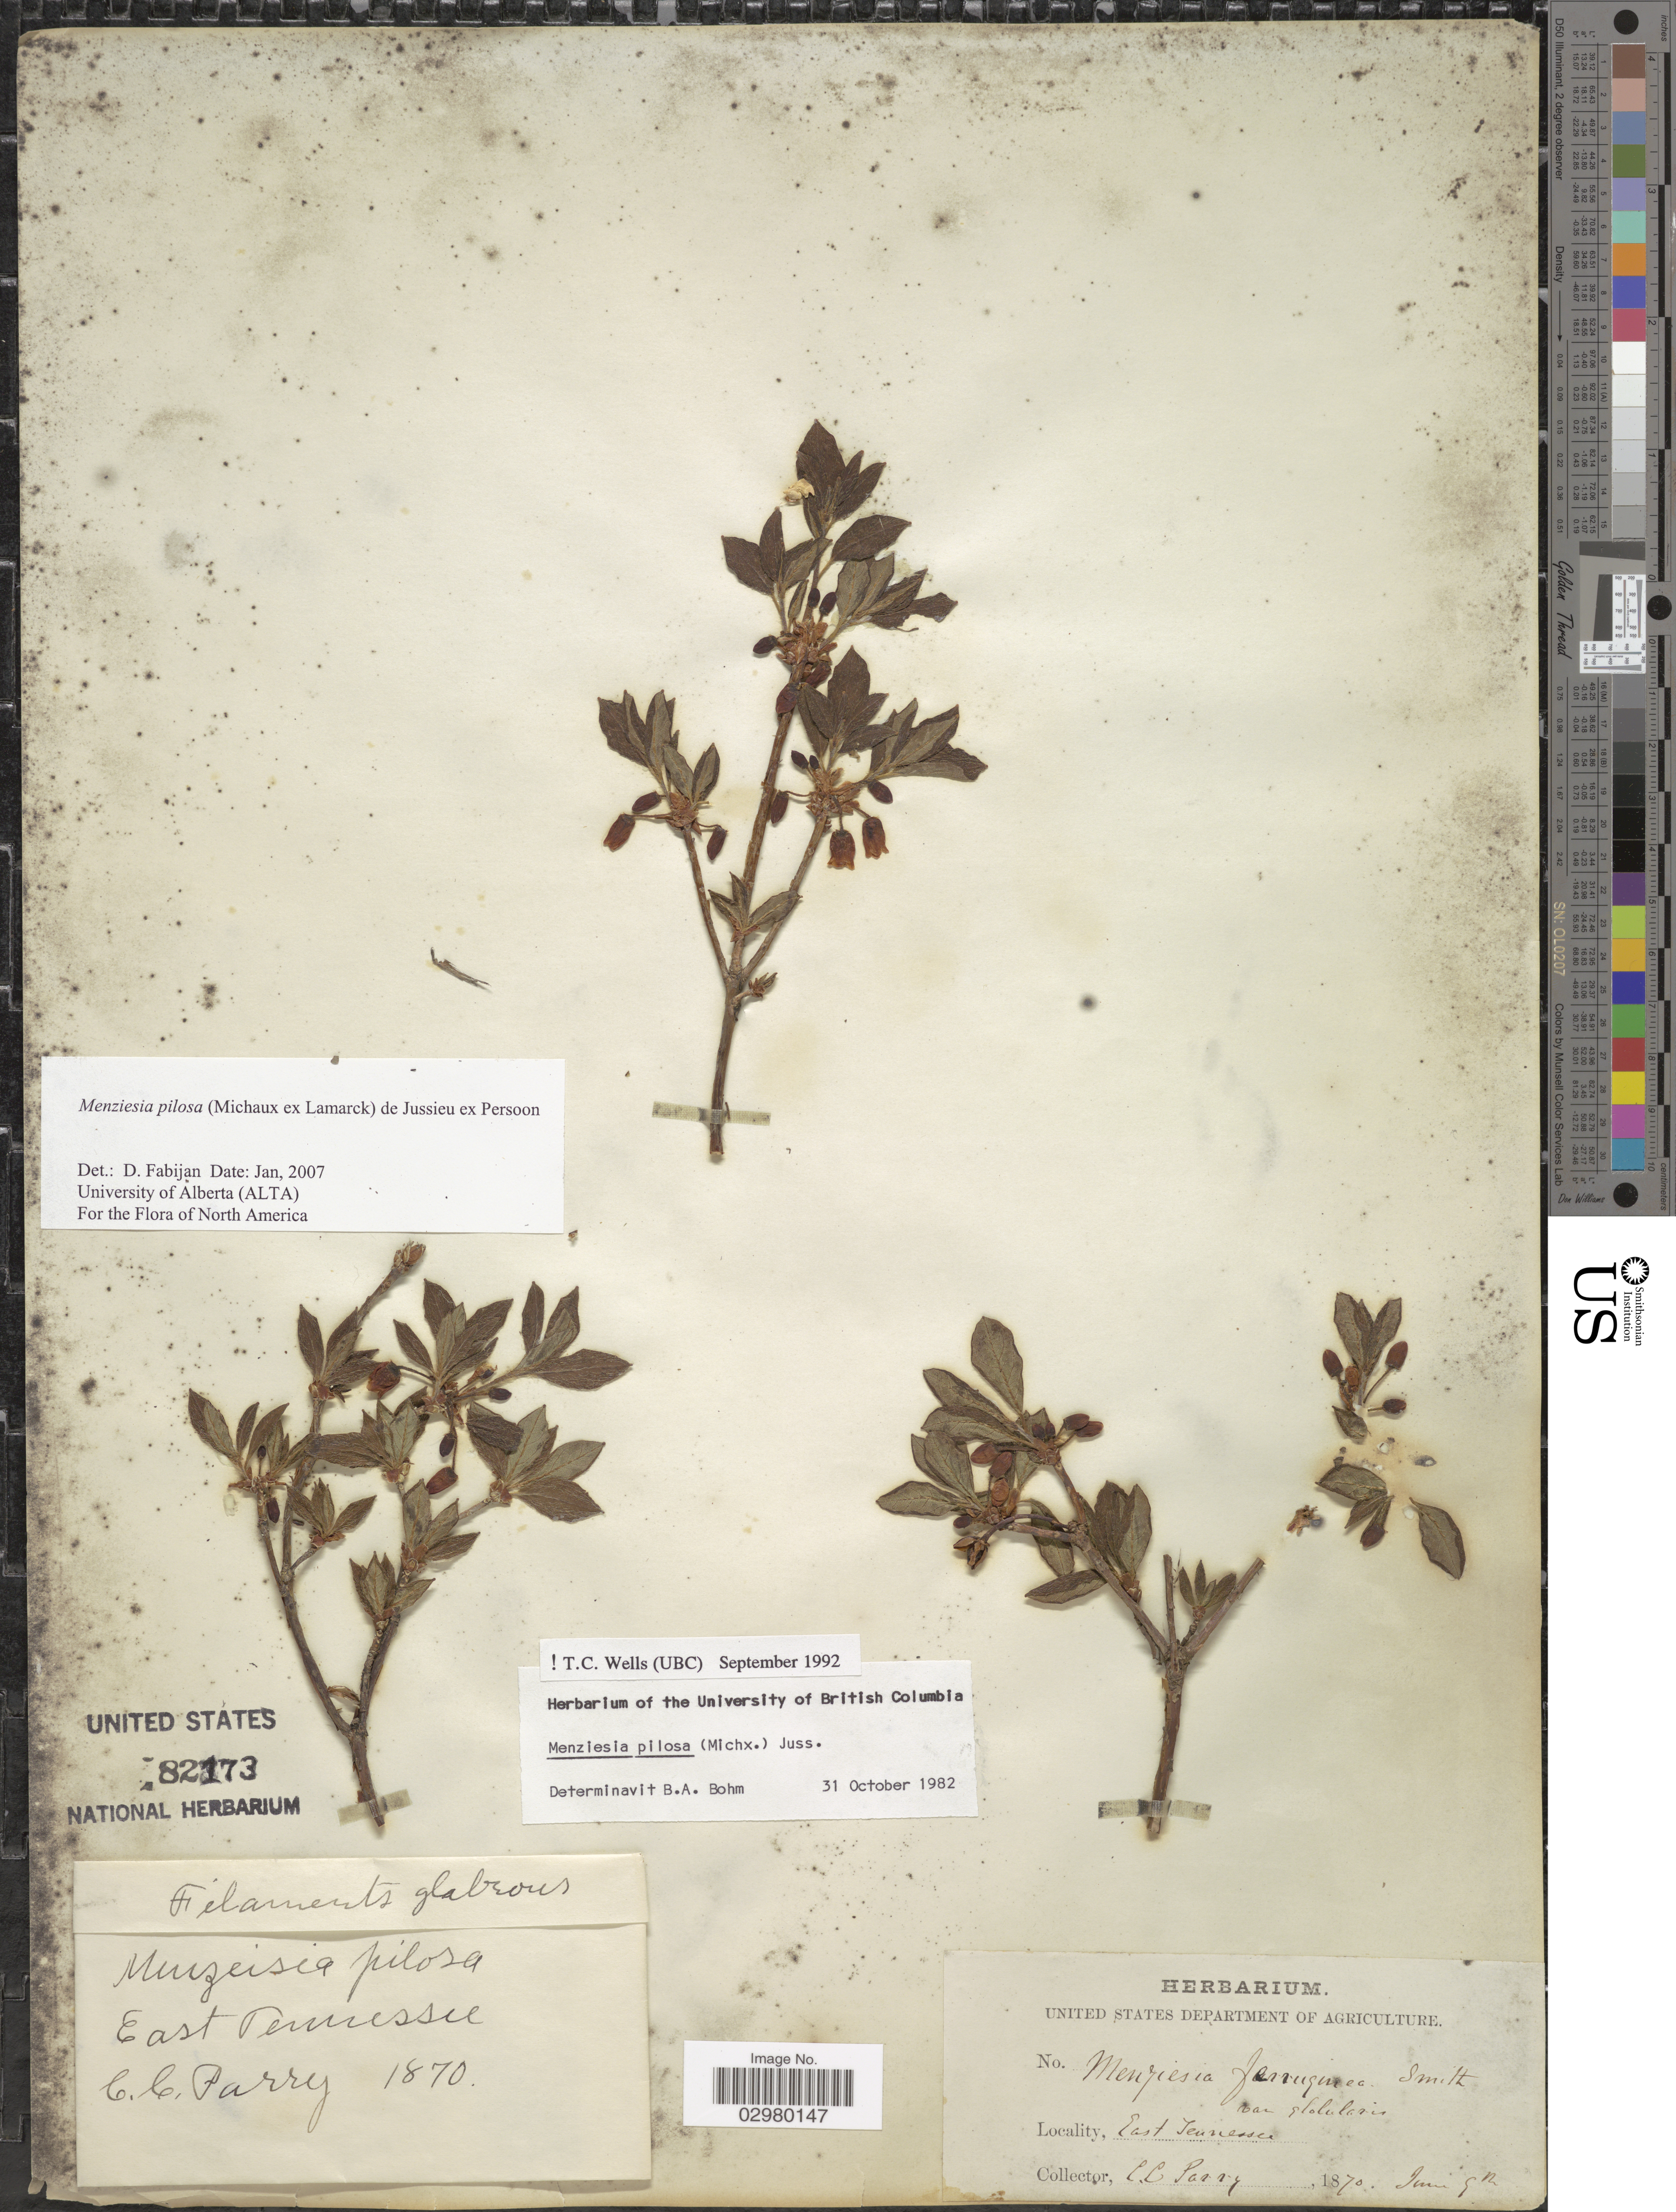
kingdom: Plantae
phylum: Tracheophyta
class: Magnoliopsida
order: Ericales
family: Ericaceae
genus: Menziesia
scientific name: Menziesia pilosa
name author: (Michx.) Juss.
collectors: C. C. Parry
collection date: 1870-06-09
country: United States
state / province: Tennessee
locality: East Tennessee.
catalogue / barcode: US 82173